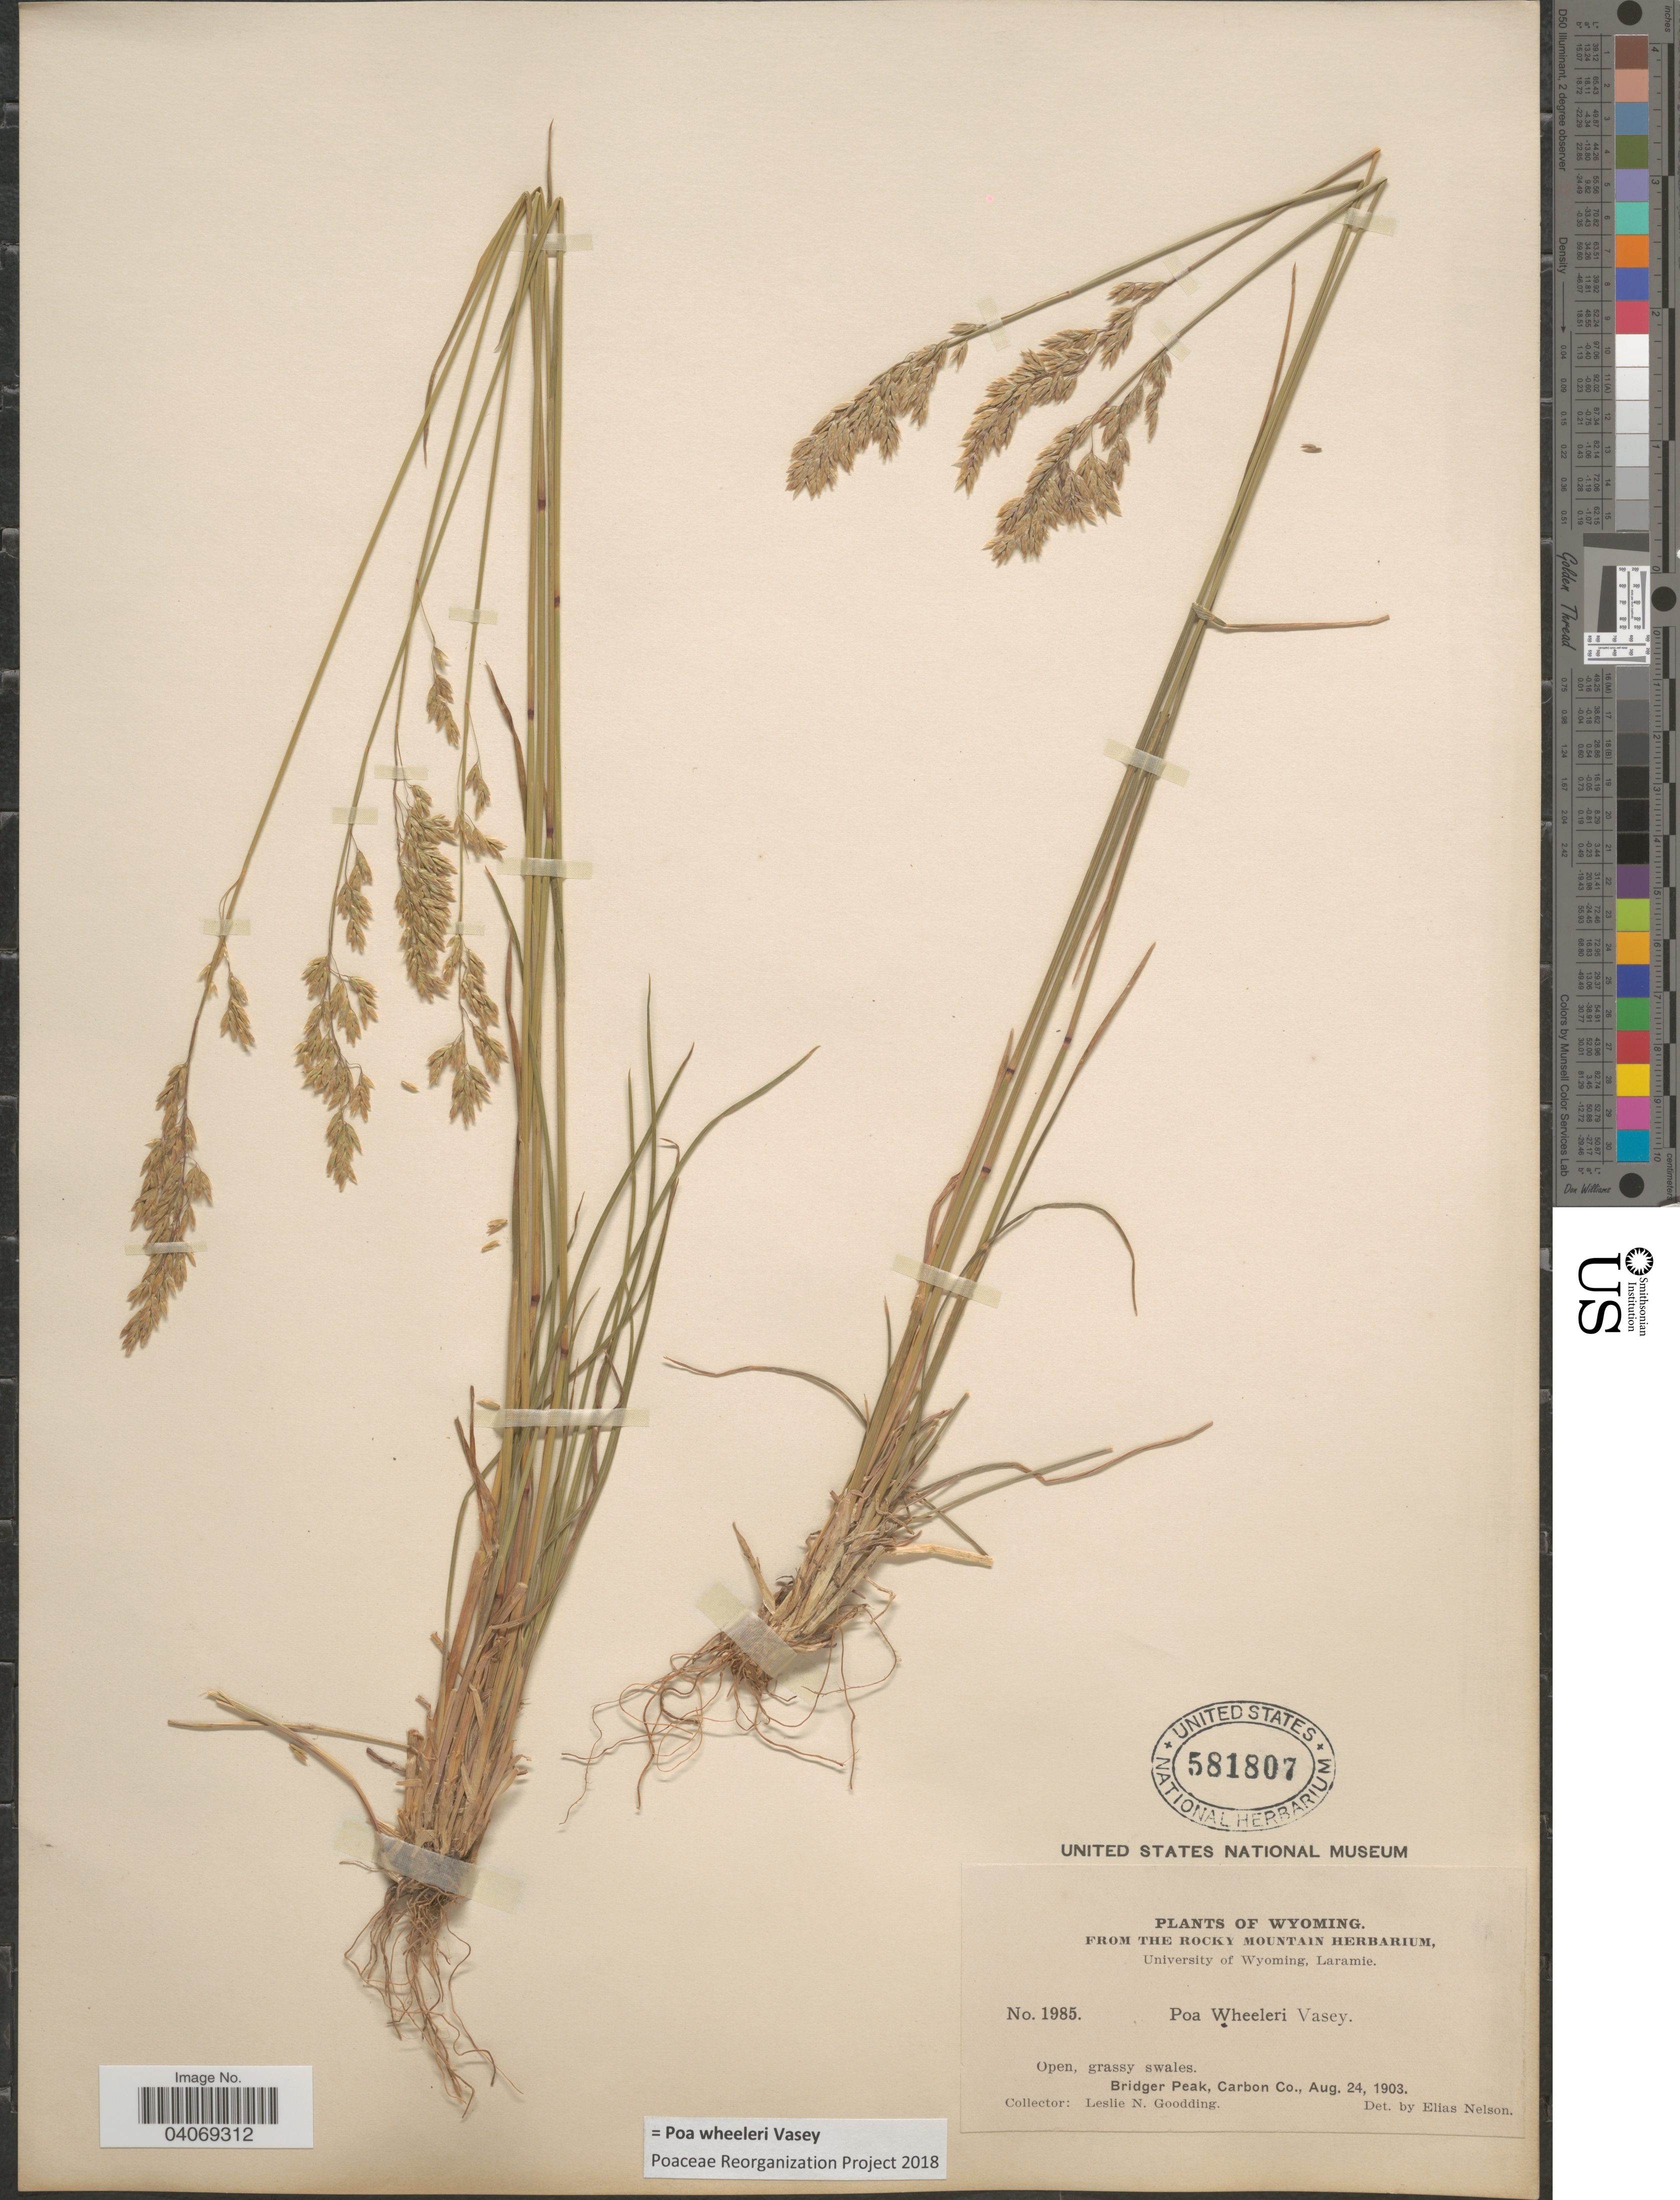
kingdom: Plantae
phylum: Tracheophyta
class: Liliopsida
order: Poales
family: Poaceae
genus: Poa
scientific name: Poa wheeleri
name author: Vasey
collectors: L. N. Goodding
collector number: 1985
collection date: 1903-08-24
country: United States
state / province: Wyoming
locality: Open, grassy swales. Bridger Peak, Carbon Co.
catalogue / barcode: US 581807